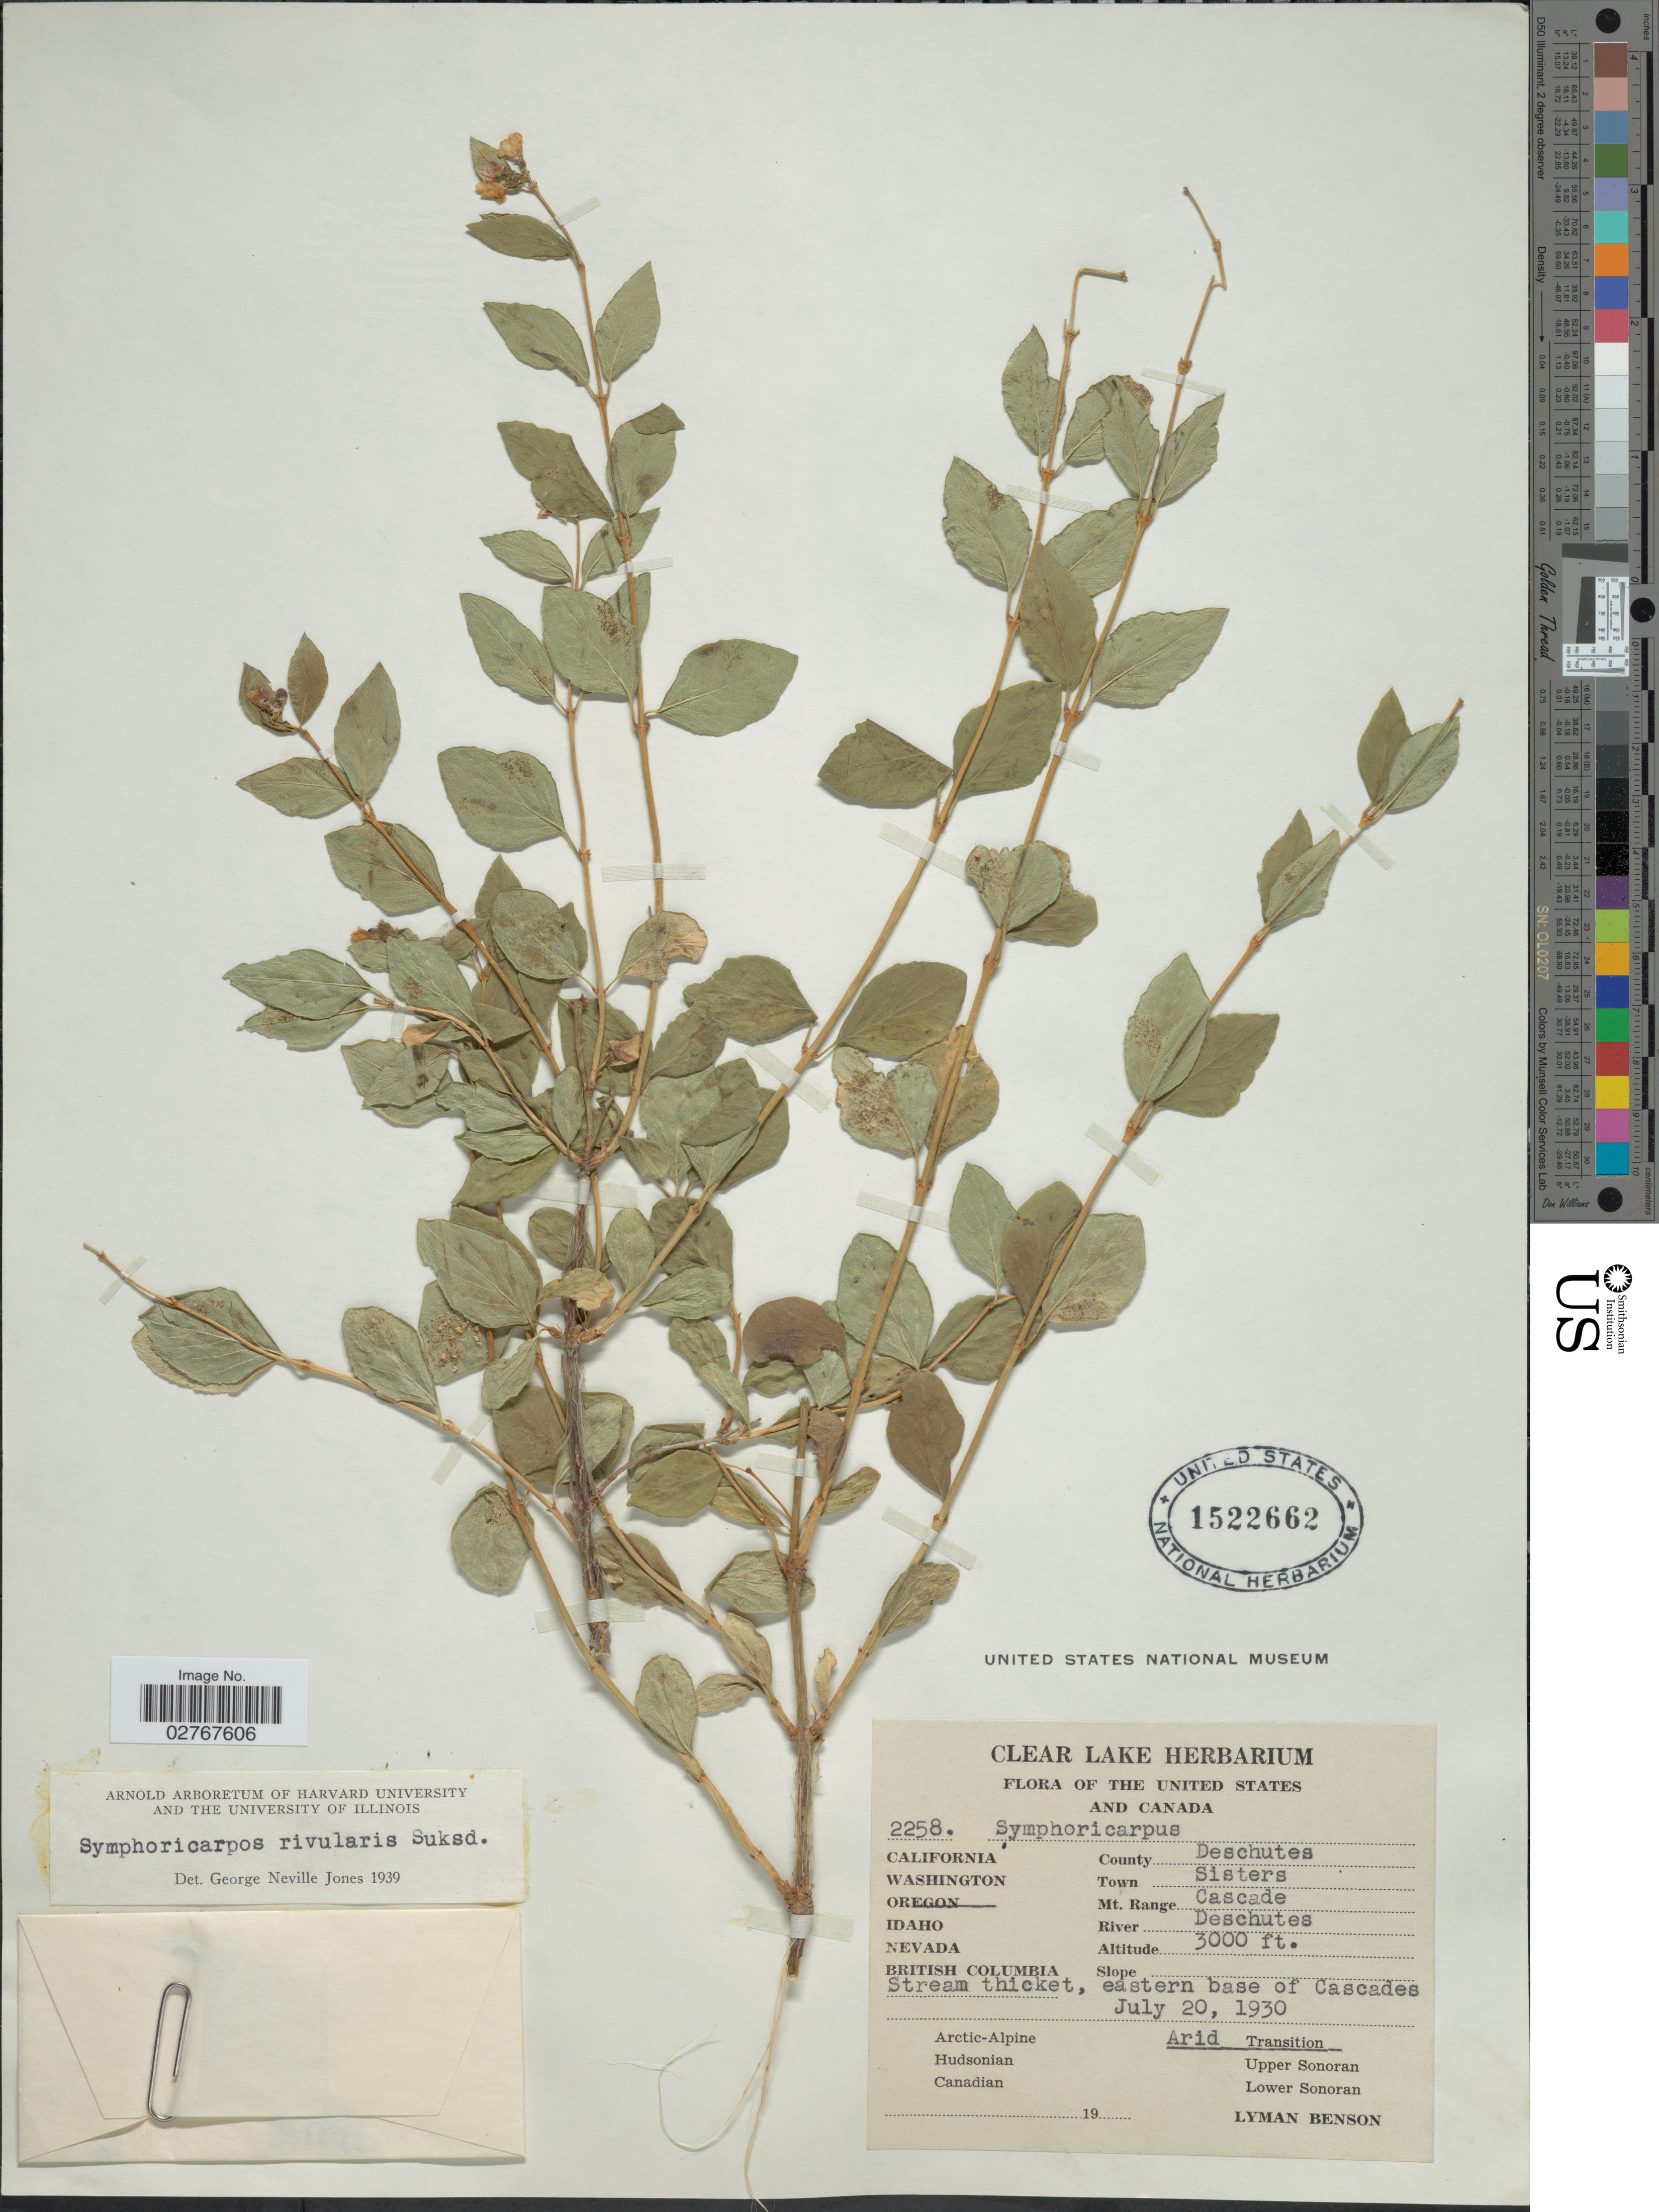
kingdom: Plantae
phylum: Tracheophyta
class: Magnoliopsida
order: Dipsacales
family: Caprifoliaceae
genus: Symphoricarpos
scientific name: Symphoricarpos rivularis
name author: Suksd.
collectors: L. D. Benson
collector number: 2258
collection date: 1930-07-20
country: United States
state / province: Oregon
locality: County Deschutes, Town Sisters, Mt. Range Cascade, River Deschutes. Stream thicket, eastern base of Cascades.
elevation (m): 914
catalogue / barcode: US 1522662